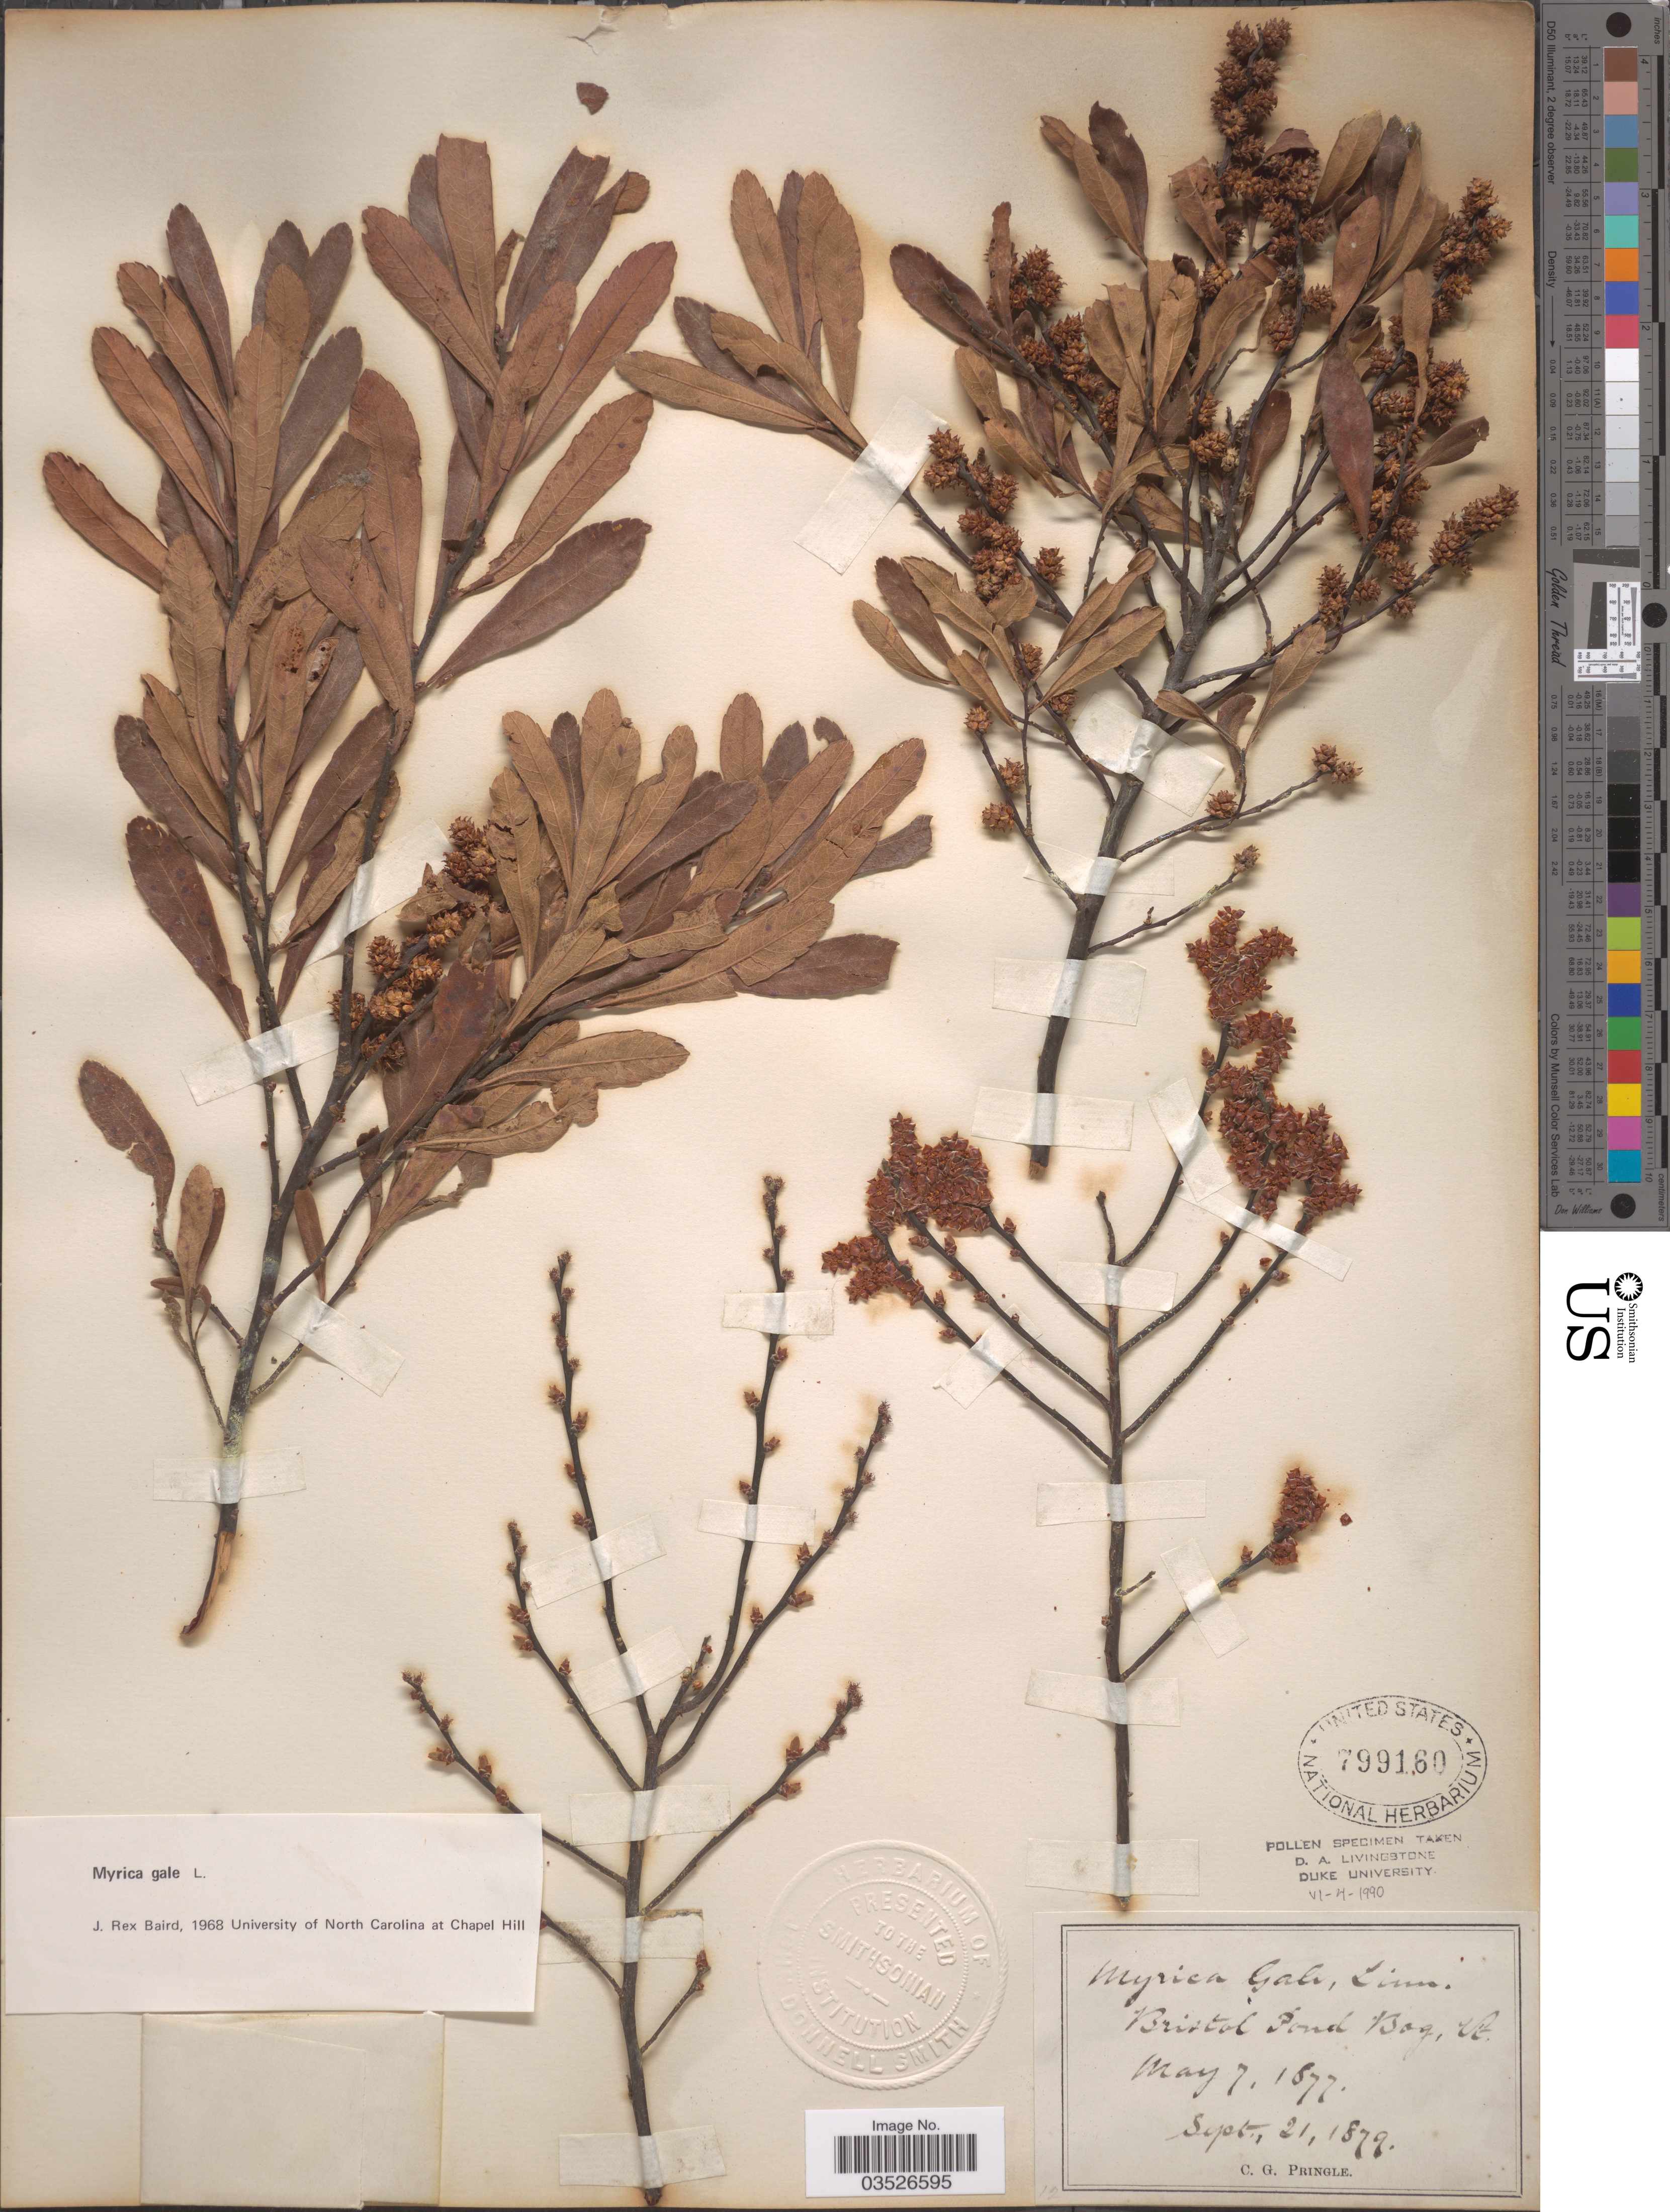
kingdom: Plantae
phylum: Tracheophyta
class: Magnoliopsida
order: Fagales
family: Myricaceae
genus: Myrica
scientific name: Myrica gale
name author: L.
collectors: C. G. Pringle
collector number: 12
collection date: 1877-05-07/1879-09-21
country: United States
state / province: Vermont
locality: Bristol Pond Bog.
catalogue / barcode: US 799160